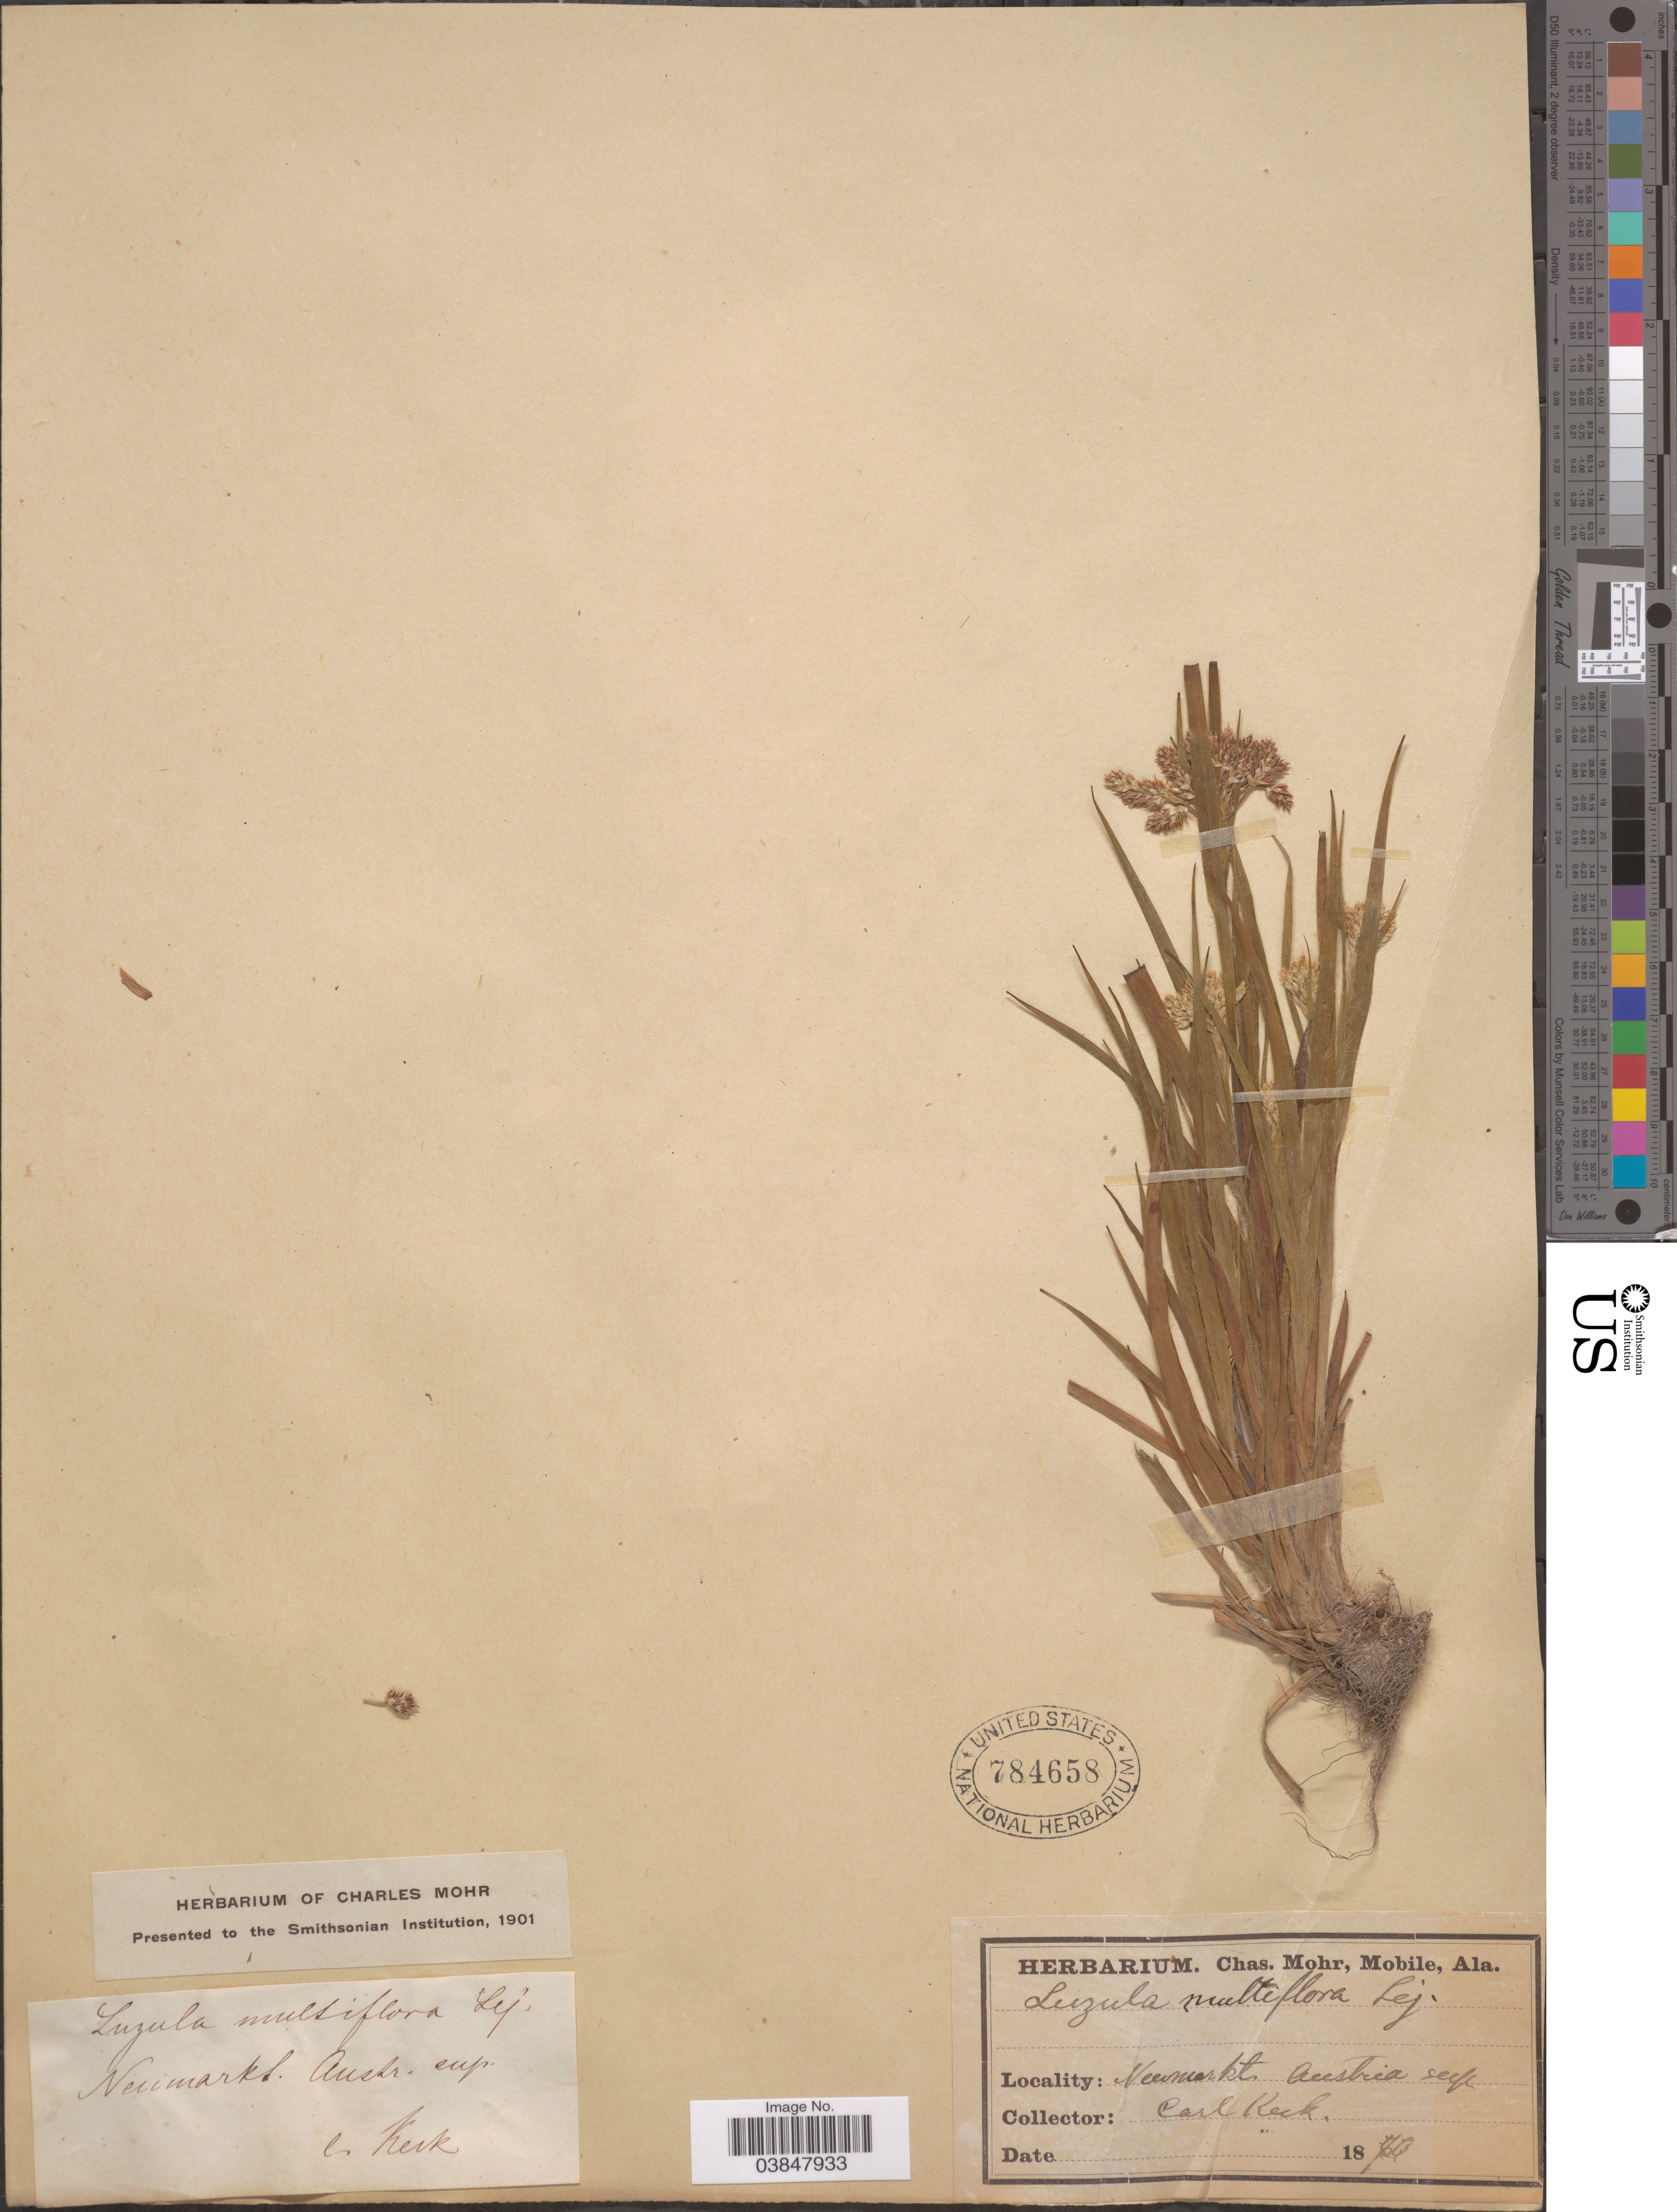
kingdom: Plantae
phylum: Tracheophyta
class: Liliopsida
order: Poales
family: Juncaceae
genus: Luzula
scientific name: Luzula multiflora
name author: (Ehrh.) Lej.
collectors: C. Keck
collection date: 1870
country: Austria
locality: Neumarkt.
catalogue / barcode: US 784658